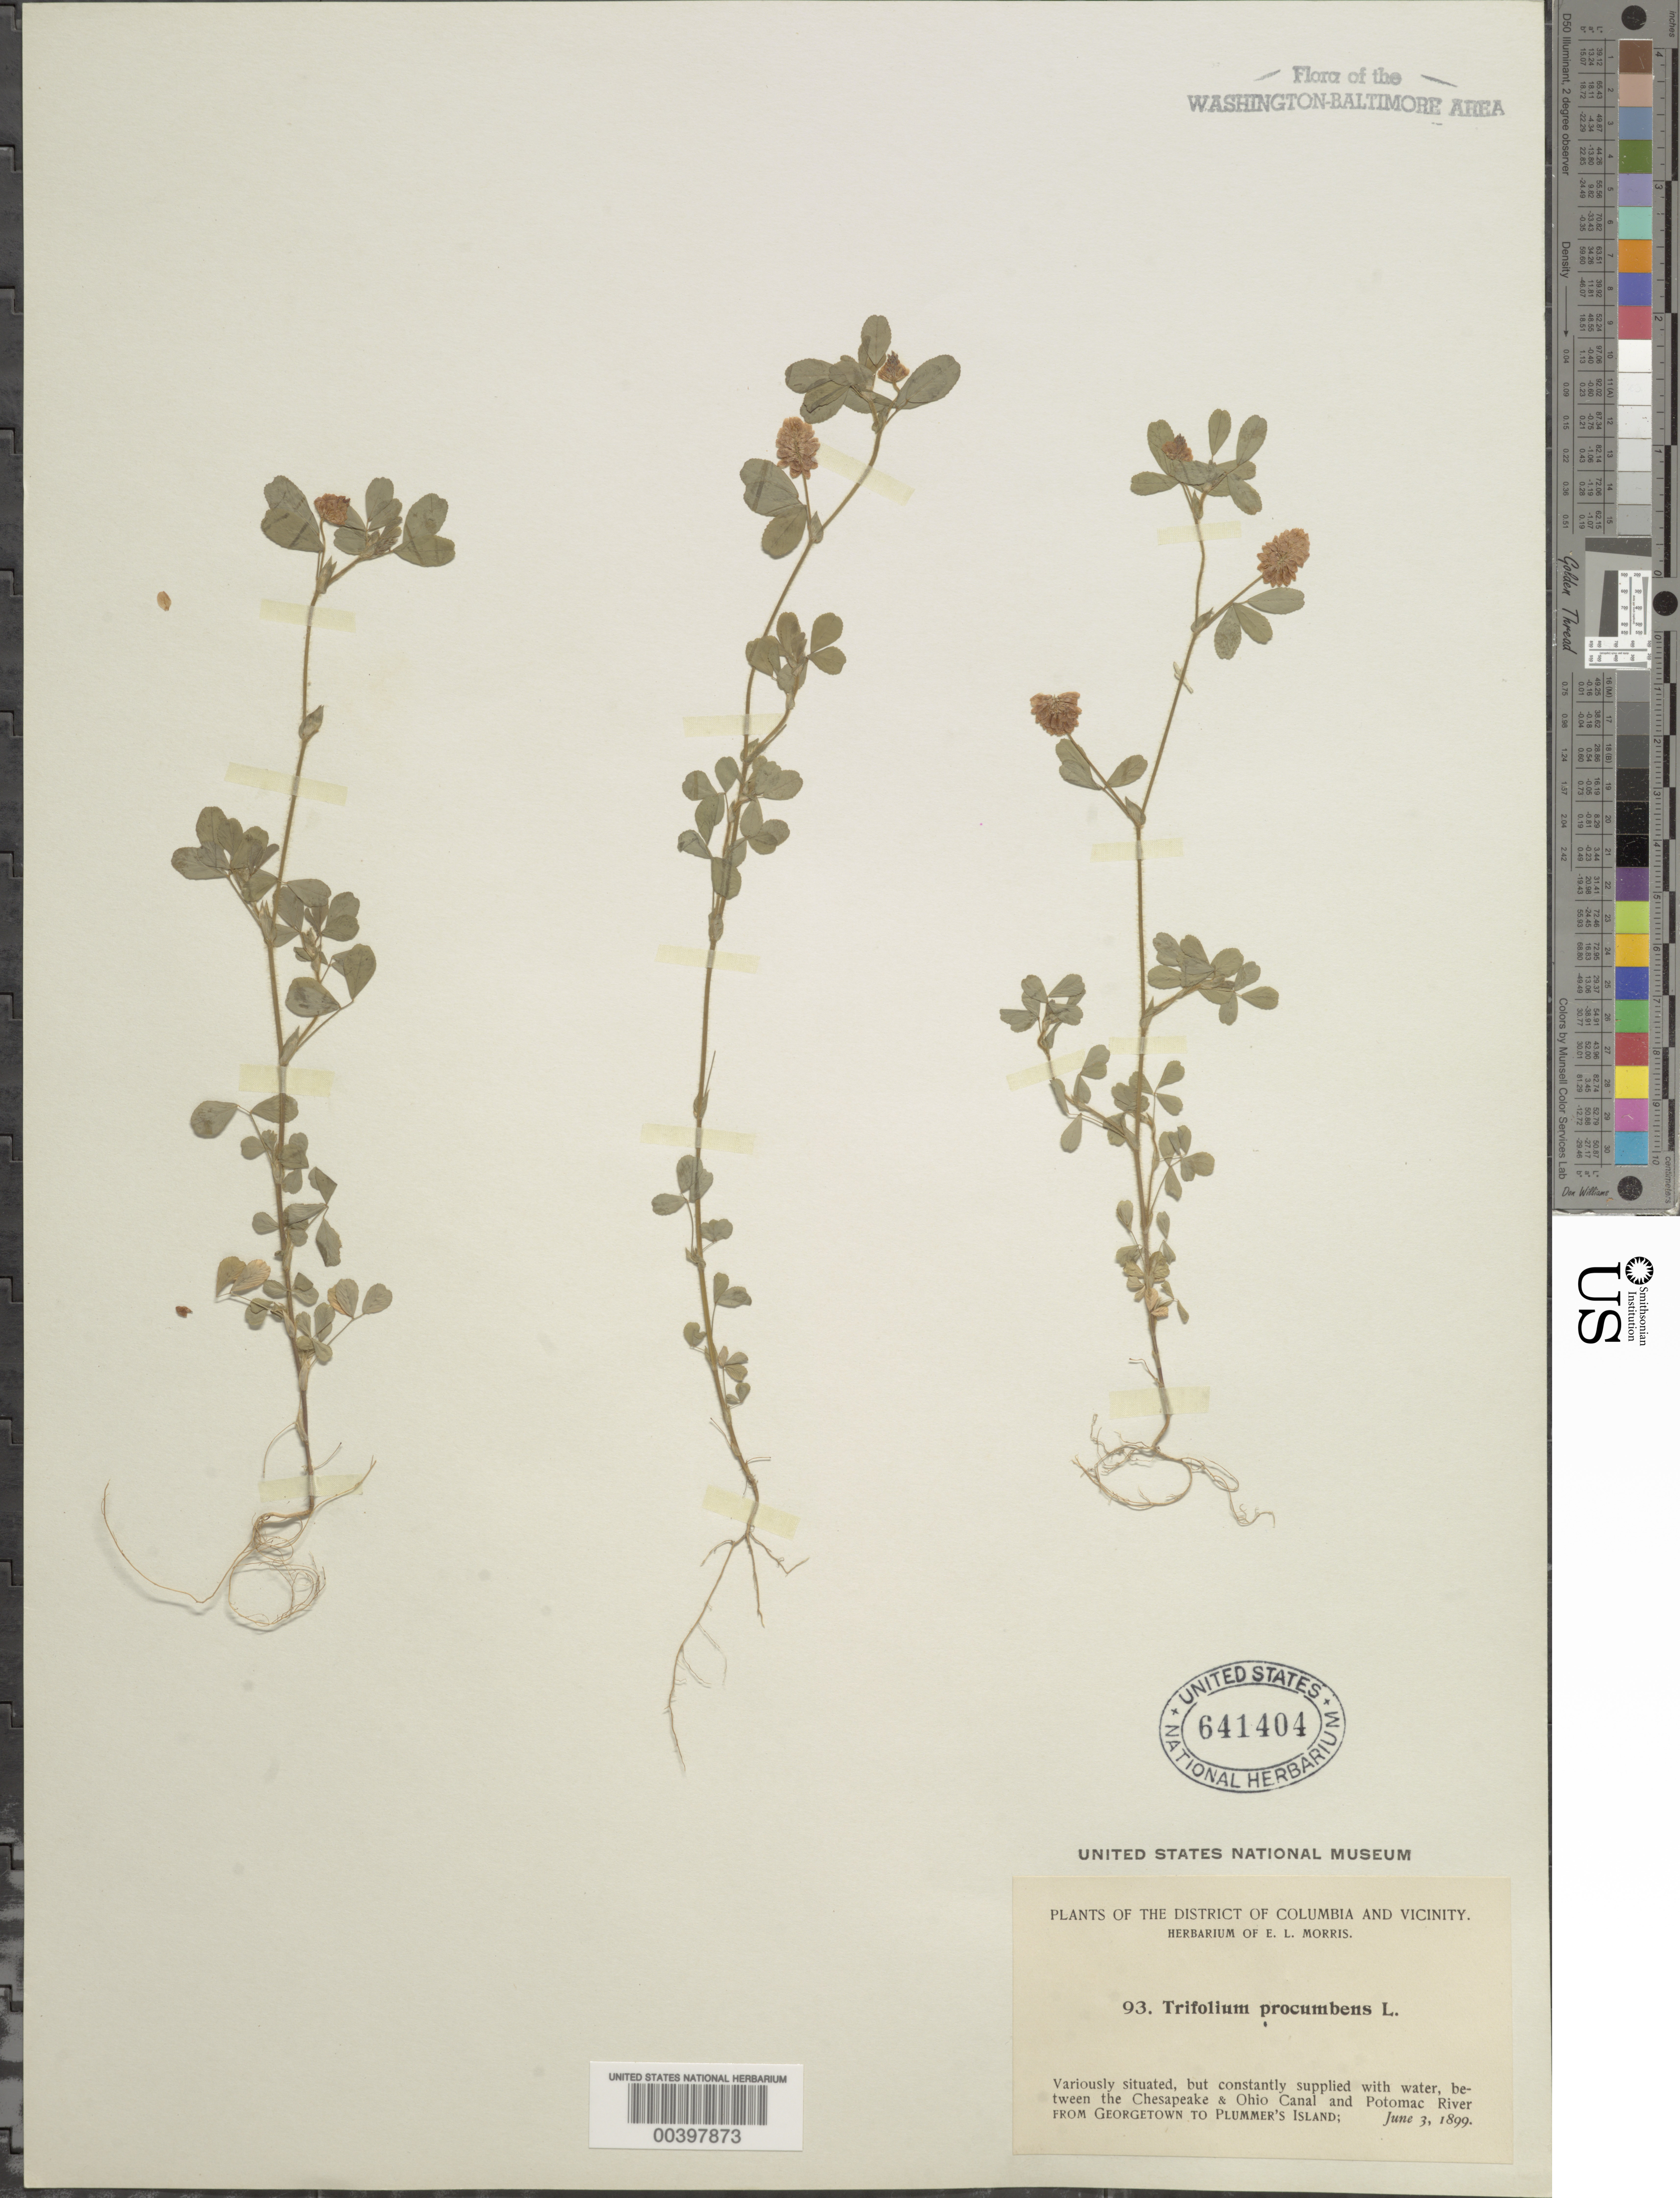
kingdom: Plantae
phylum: Tracheophyta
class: Magnoliopsida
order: Fabales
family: Fabaceae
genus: Trifolium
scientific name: Trifolium campestre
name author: Schreb.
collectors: E. L. Morris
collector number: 93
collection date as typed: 03 Jun 1899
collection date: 1899-06-03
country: United States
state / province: Maryland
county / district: Montgomery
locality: From Georgetown to Plummers Island, between Canal and River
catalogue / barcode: US 641404